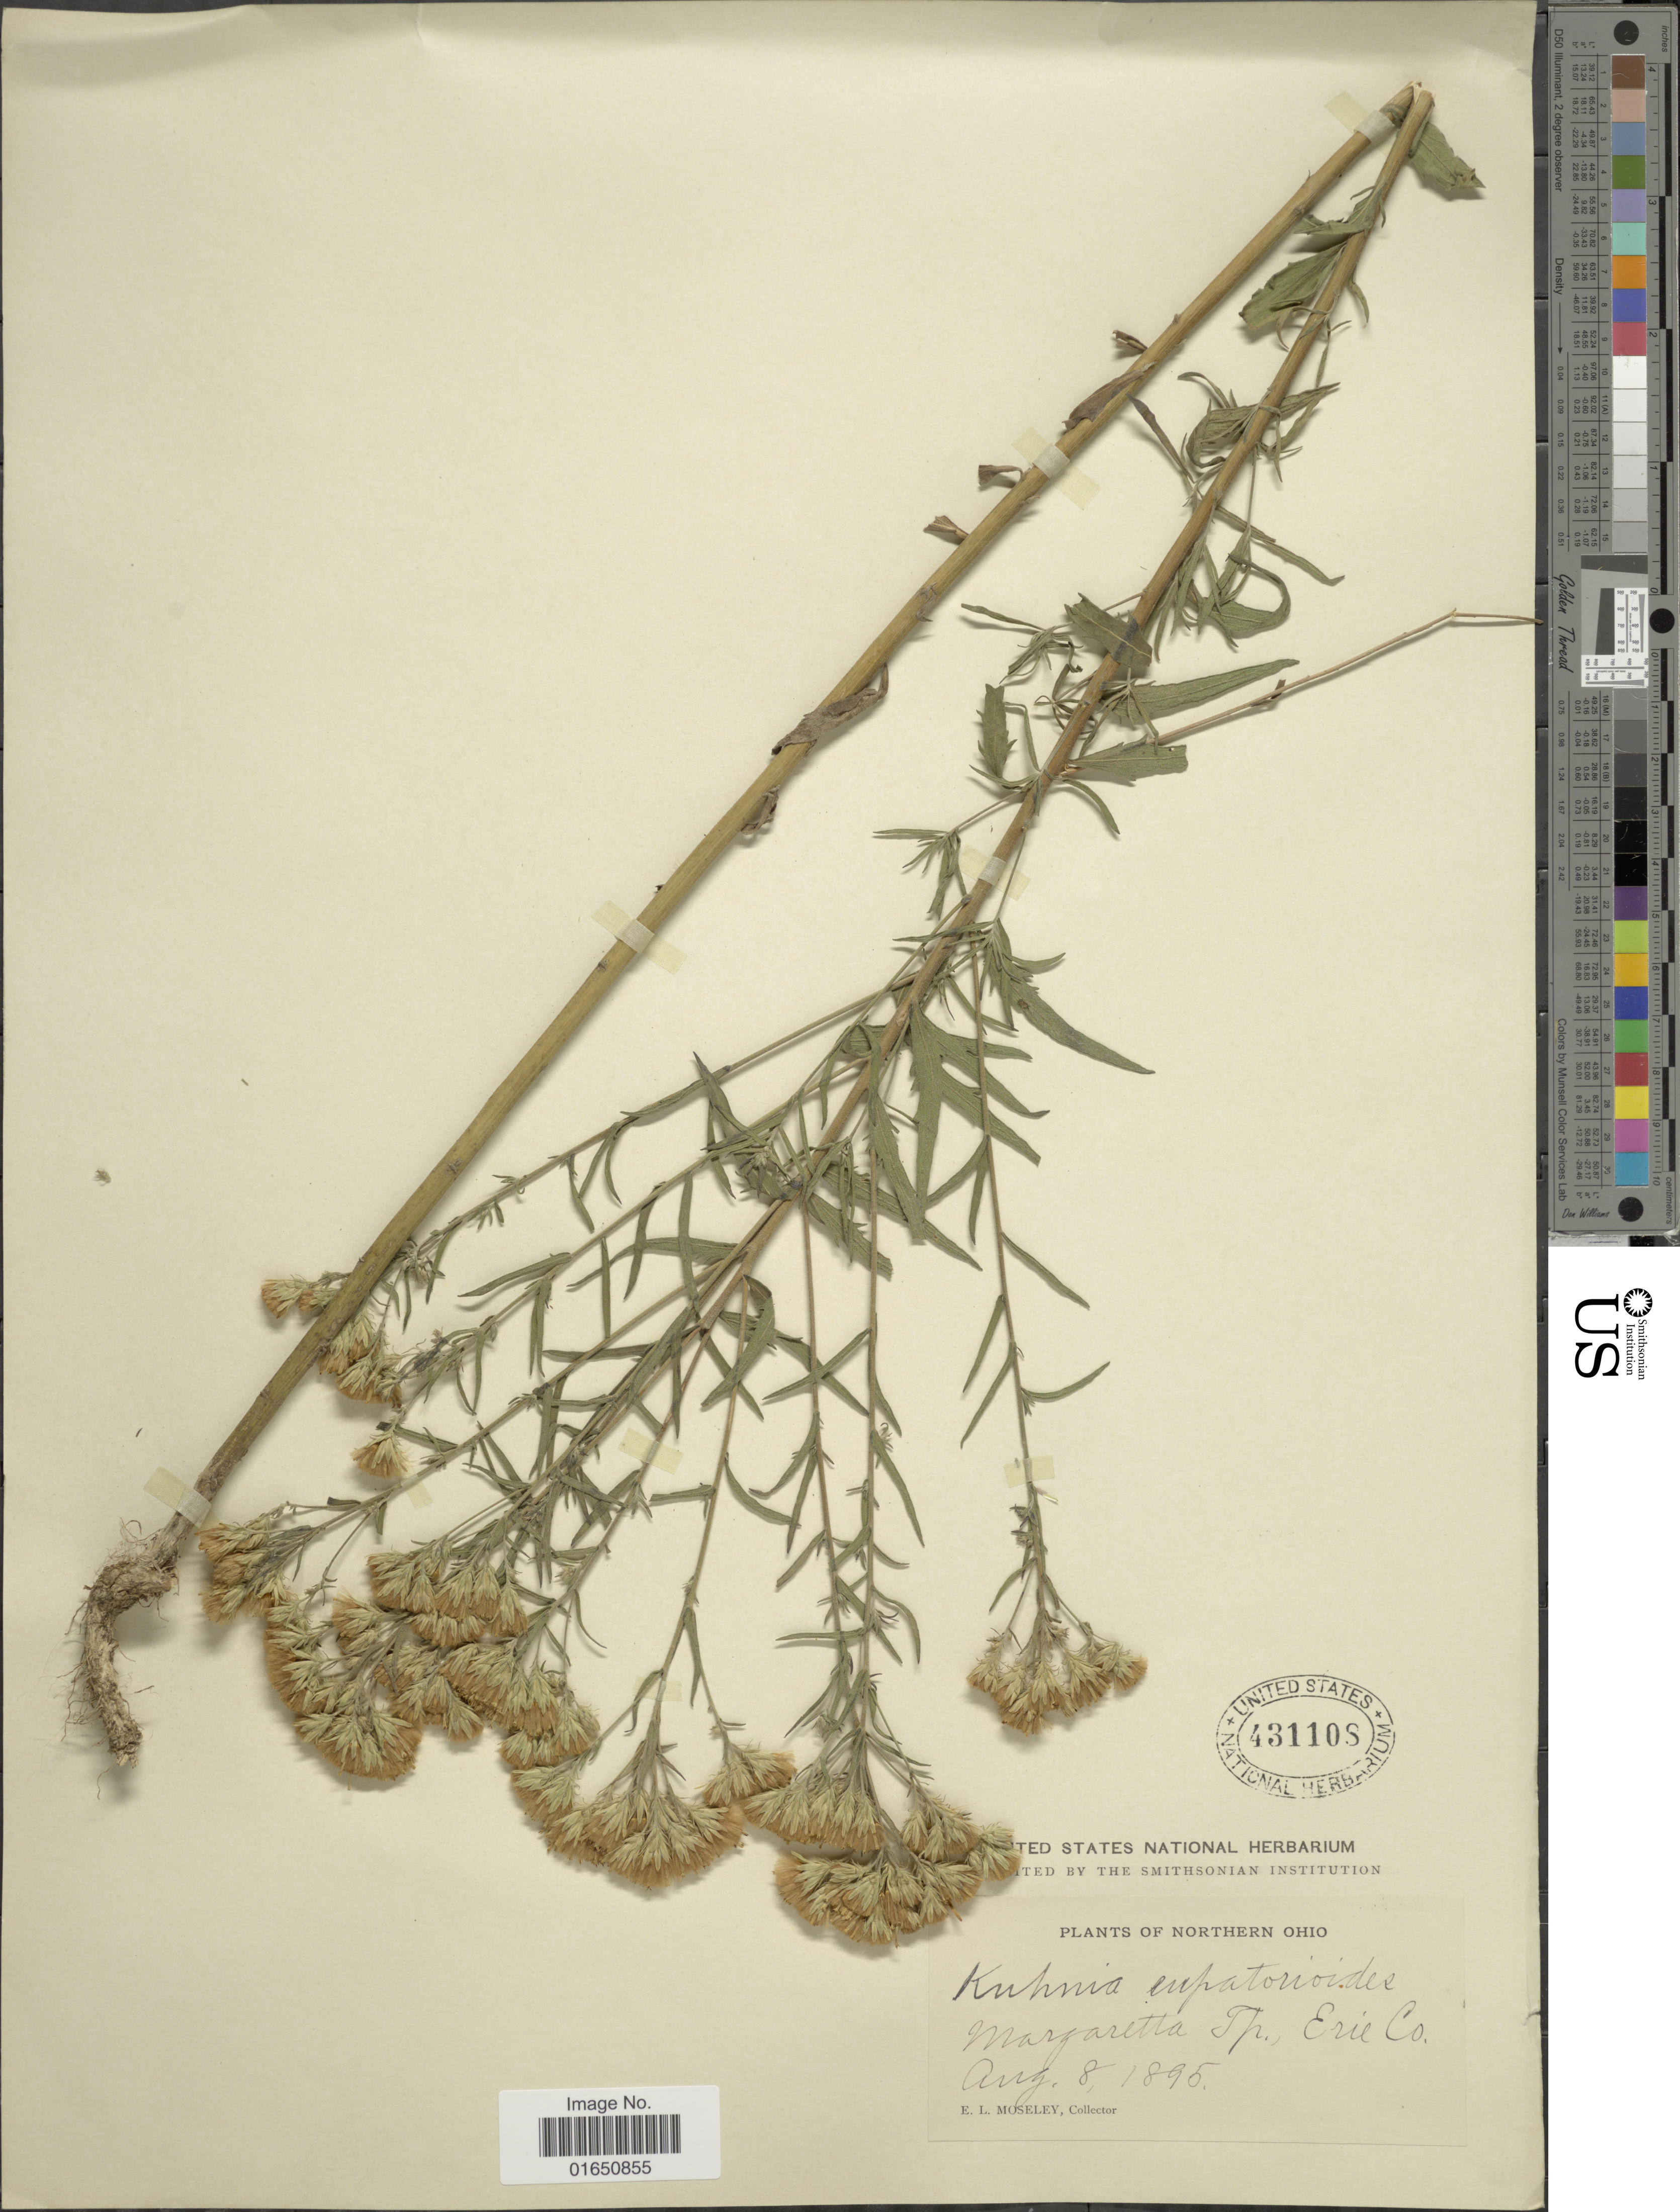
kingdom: Plantae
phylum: Tracheophyta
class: Magnoliopsida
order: Asterales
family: Asteraceae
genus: Brickellia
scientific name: Brickellia eupatorioides var. corymbulosa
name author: (Torr. & A. Gray) Shinners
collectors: E. Moseley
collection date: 1895-08-08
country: United States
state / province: Ohio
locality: Northern Ohio. Margaretta Tp., Erie Co.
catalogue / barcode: US 431108